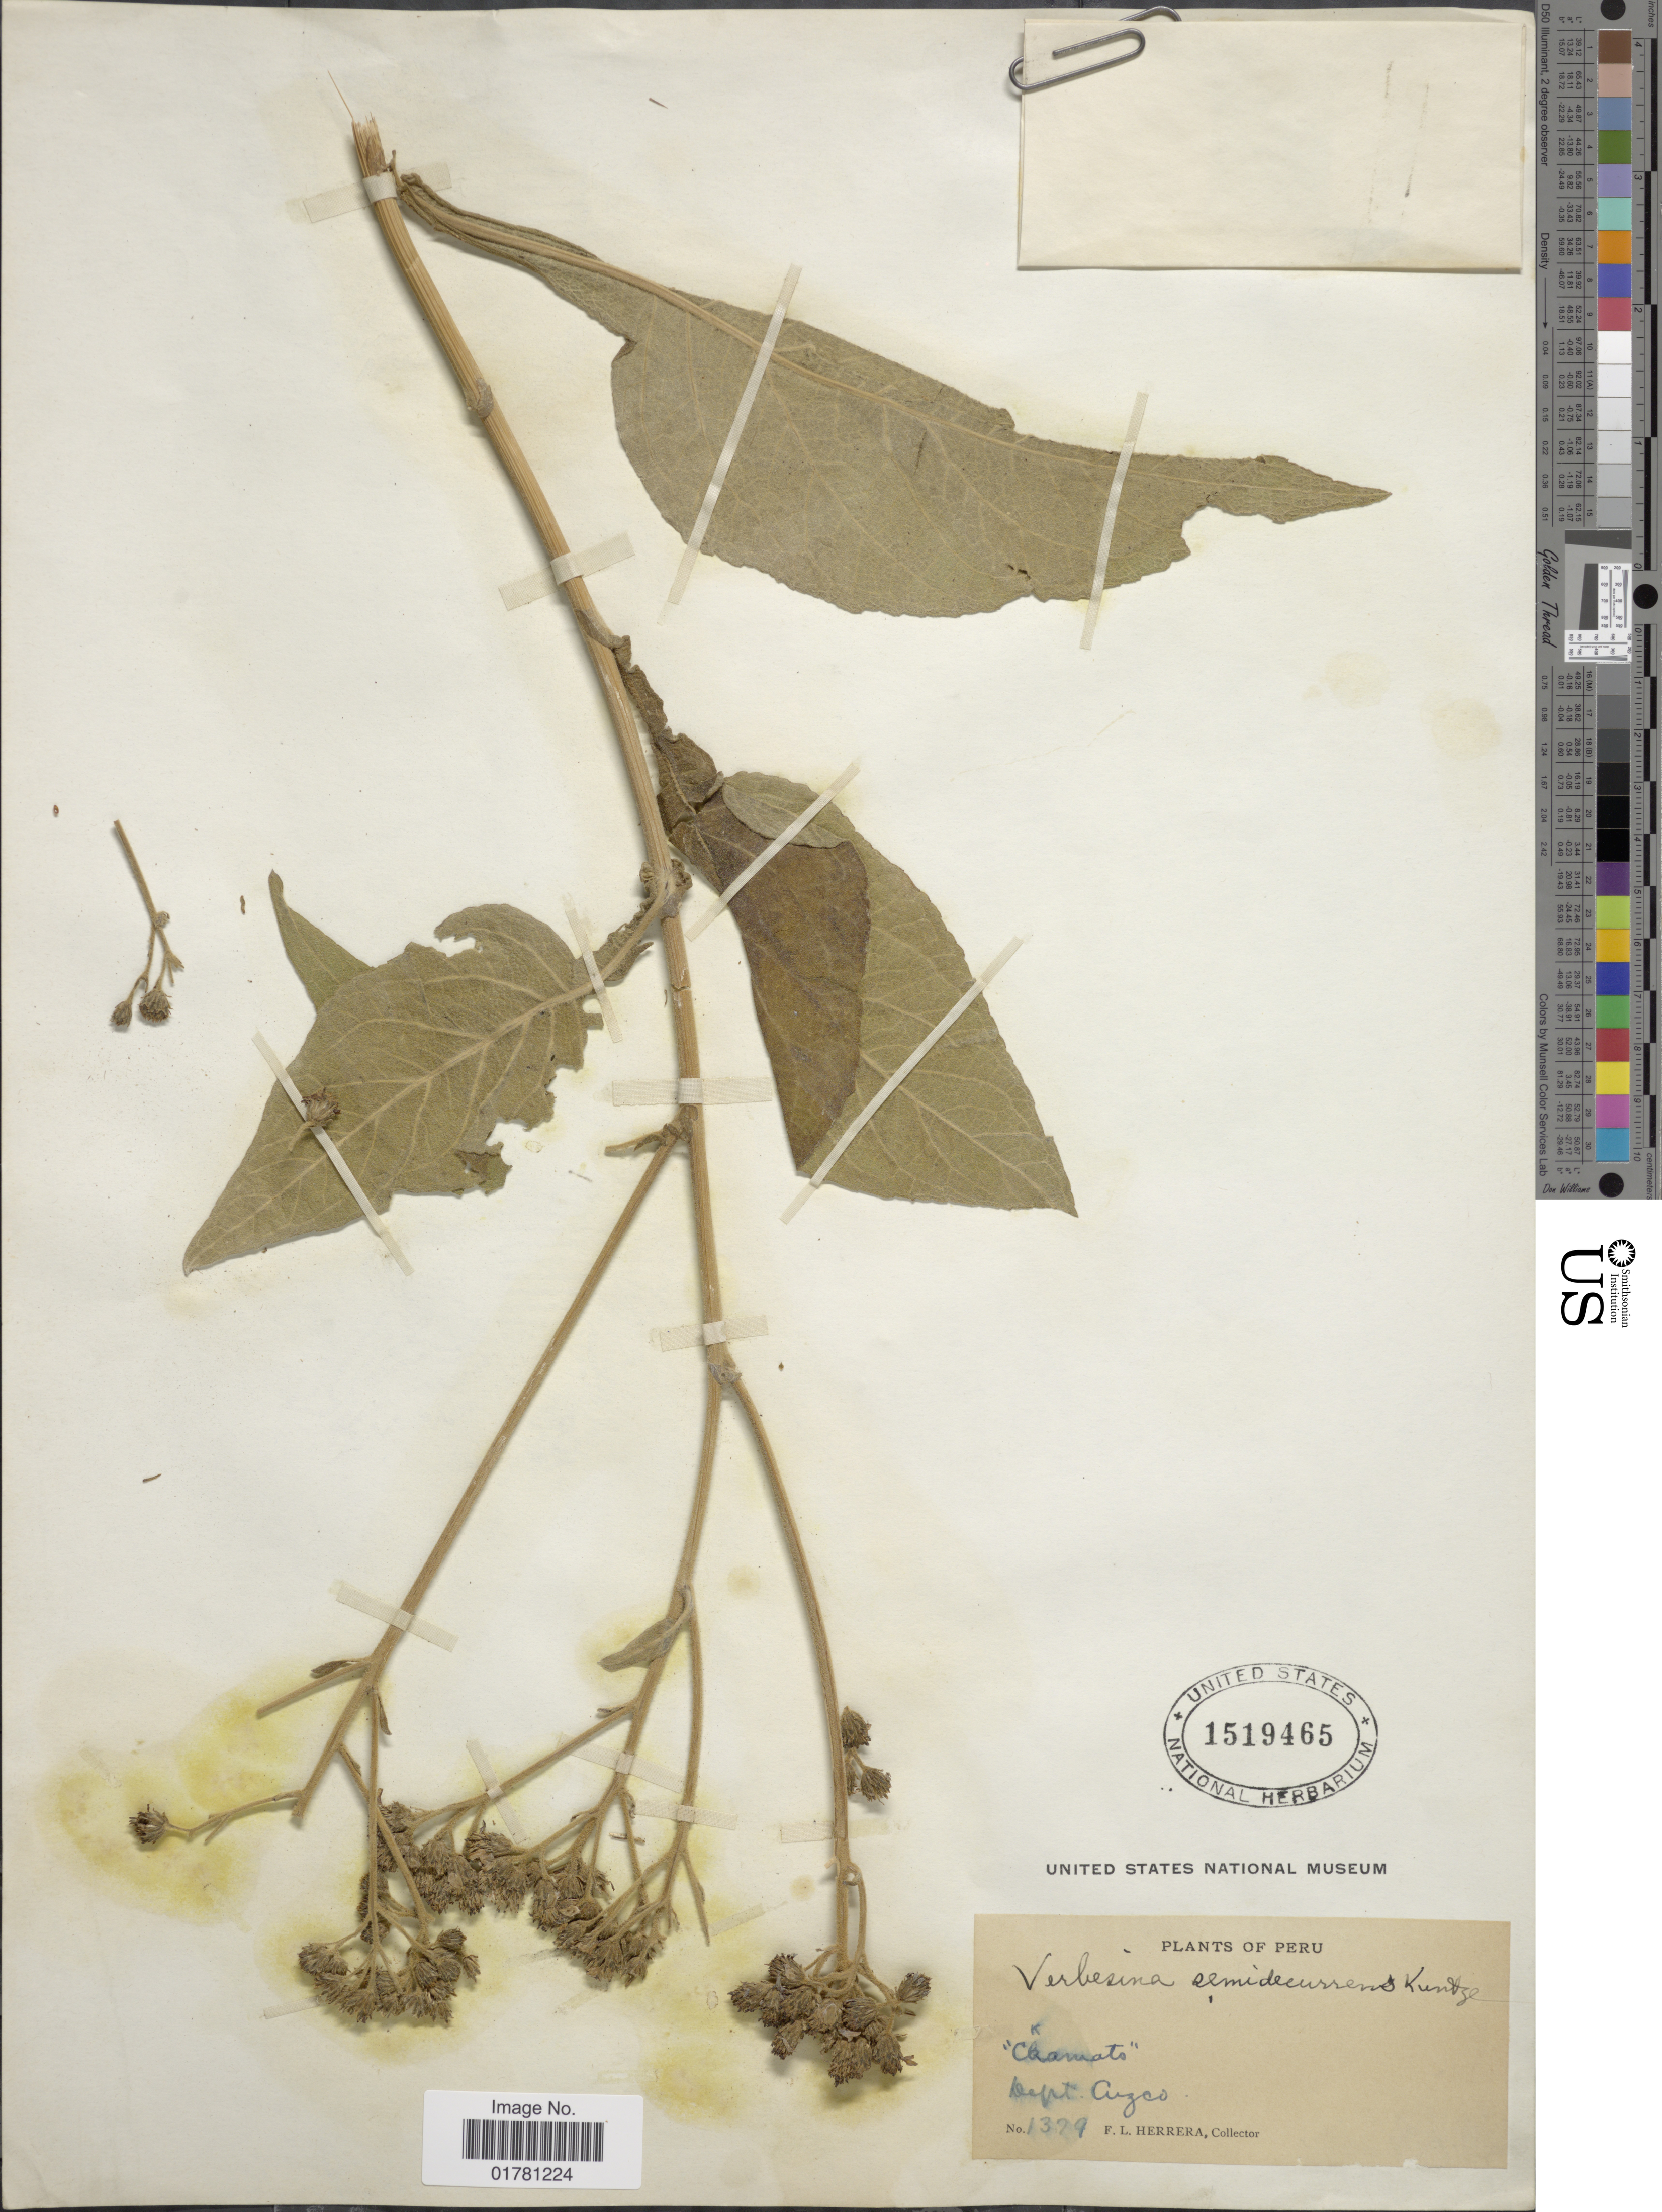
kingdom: Plantae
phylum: Tracheophyta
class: Magnoliopsida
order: Asterales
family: Asteraceae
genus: Verbesina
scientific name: Verbesina semidecurrens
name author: Kuntze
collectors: F. L. Herrera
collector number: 1379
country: Peru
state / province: Cusco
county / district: Cusco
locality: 'Chamato', Dept Cuzco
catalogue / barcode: US 1519465